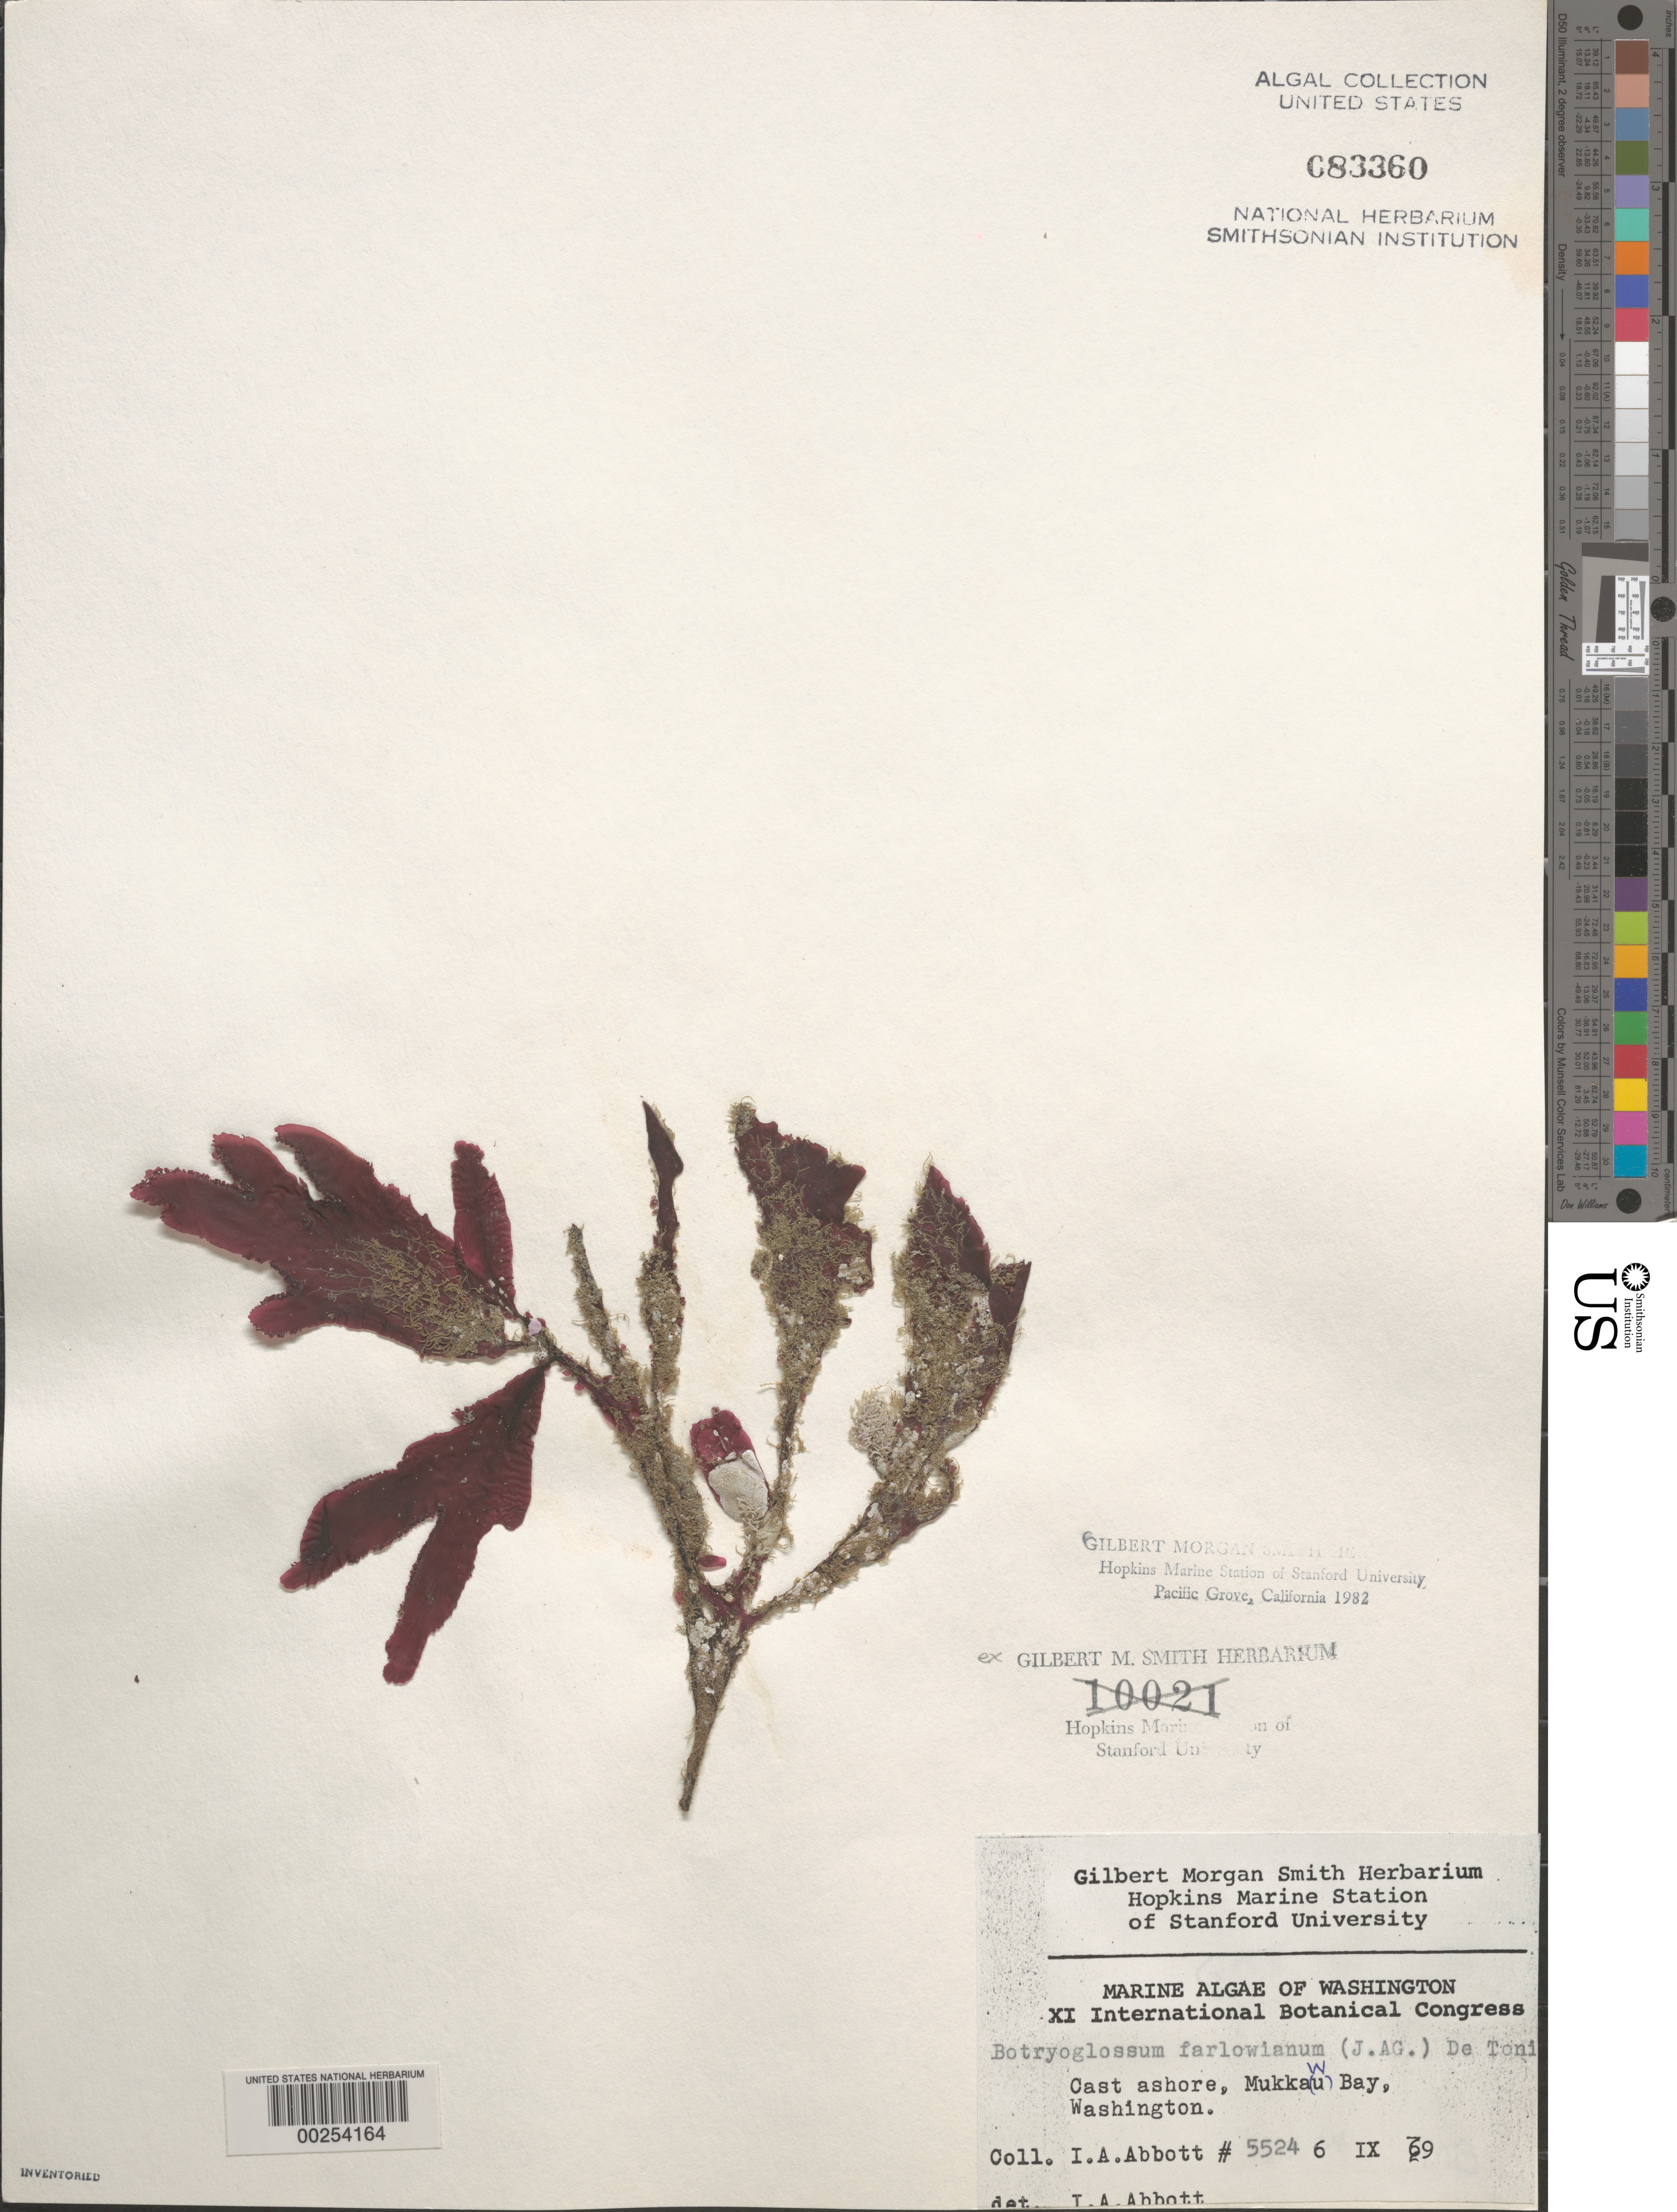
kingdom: Plantae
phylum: Rhodophyta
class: Florideophyceae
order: Ceramiales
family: Delesseriaceae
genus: Botryoglossum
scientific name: Botryoglossum farlowianum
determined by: Abbott, Isabella A.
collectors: M. A. Hart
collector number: IAA 5524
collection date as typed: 06 Sep 1969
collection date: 1969-09-06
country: United States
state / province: Washington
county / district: Clallam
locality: Mukkaw Bay (Makah Bay)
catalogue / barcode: US 83360